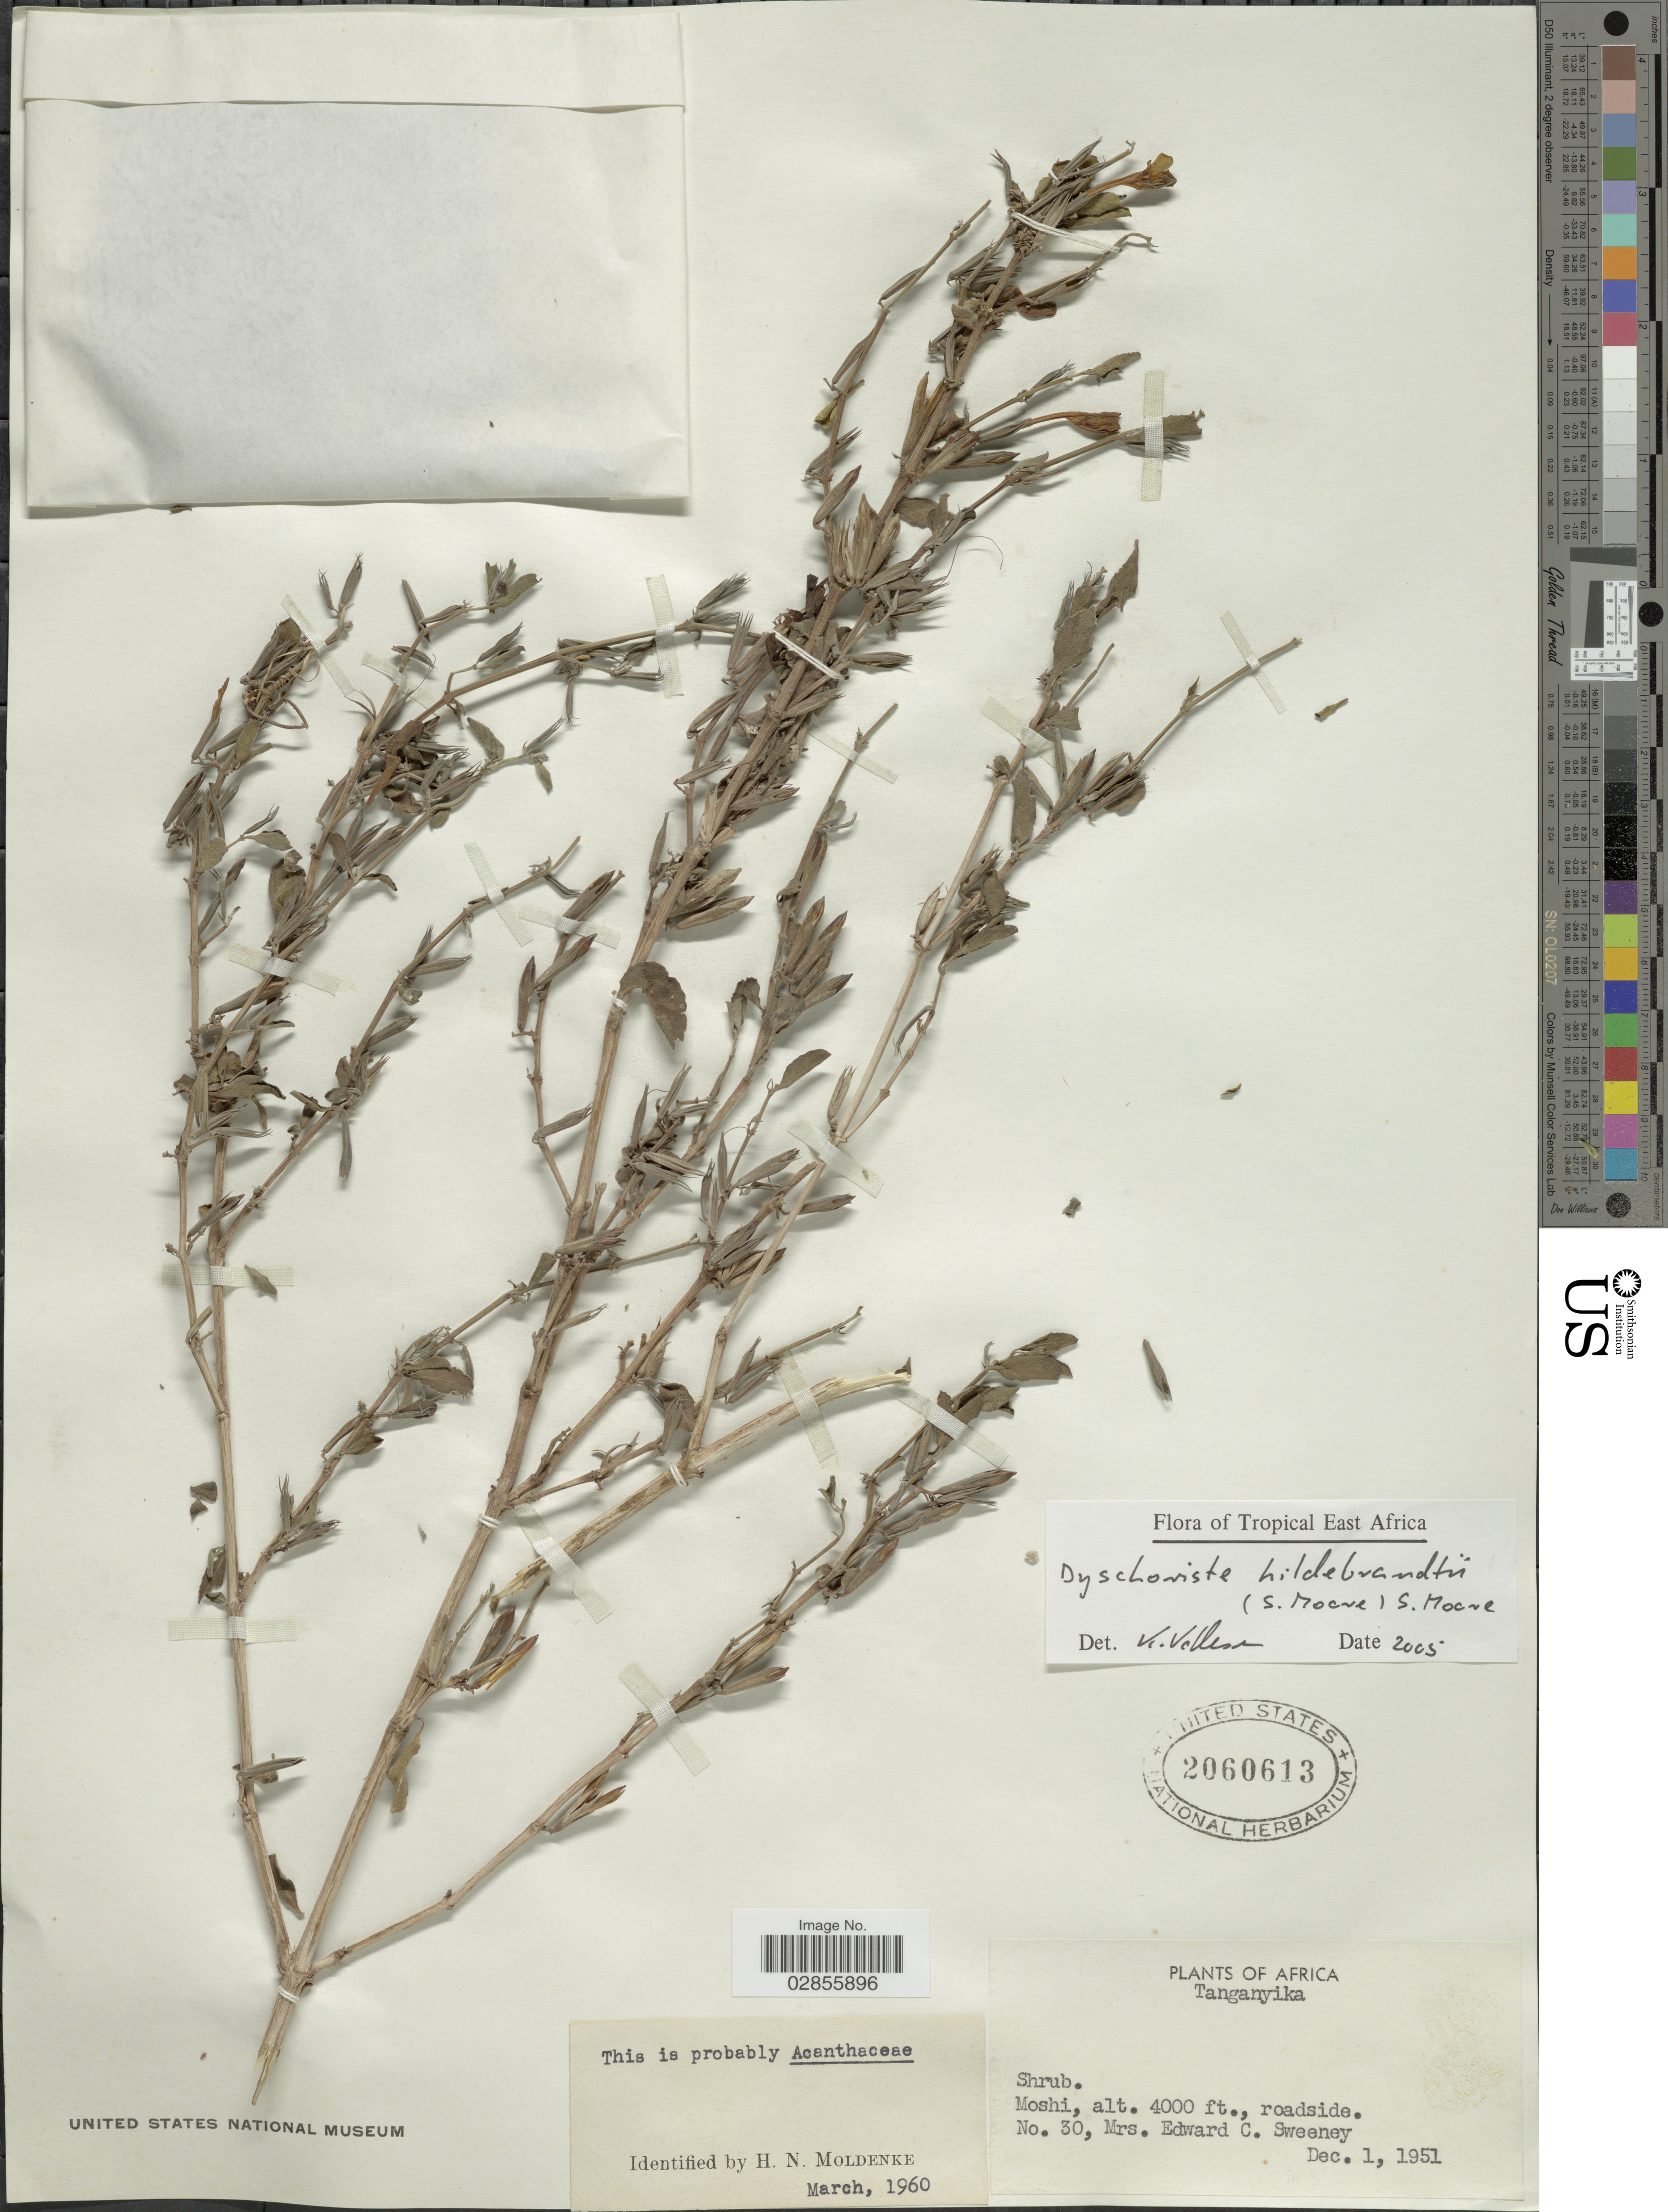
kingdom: Plantae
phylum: Tracheophyta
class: Magnoliopsida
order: Lamiales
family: Acanthaceae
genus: Dyschoriste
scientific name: Dyschoriste hildebrandtii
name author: (S. Moore) S. Moore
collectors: E. Sweeney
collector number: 30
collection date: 1951-12-01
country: Tanzania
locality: Tanganyika. Moshi.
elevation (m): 1219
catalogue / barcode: US 2060613